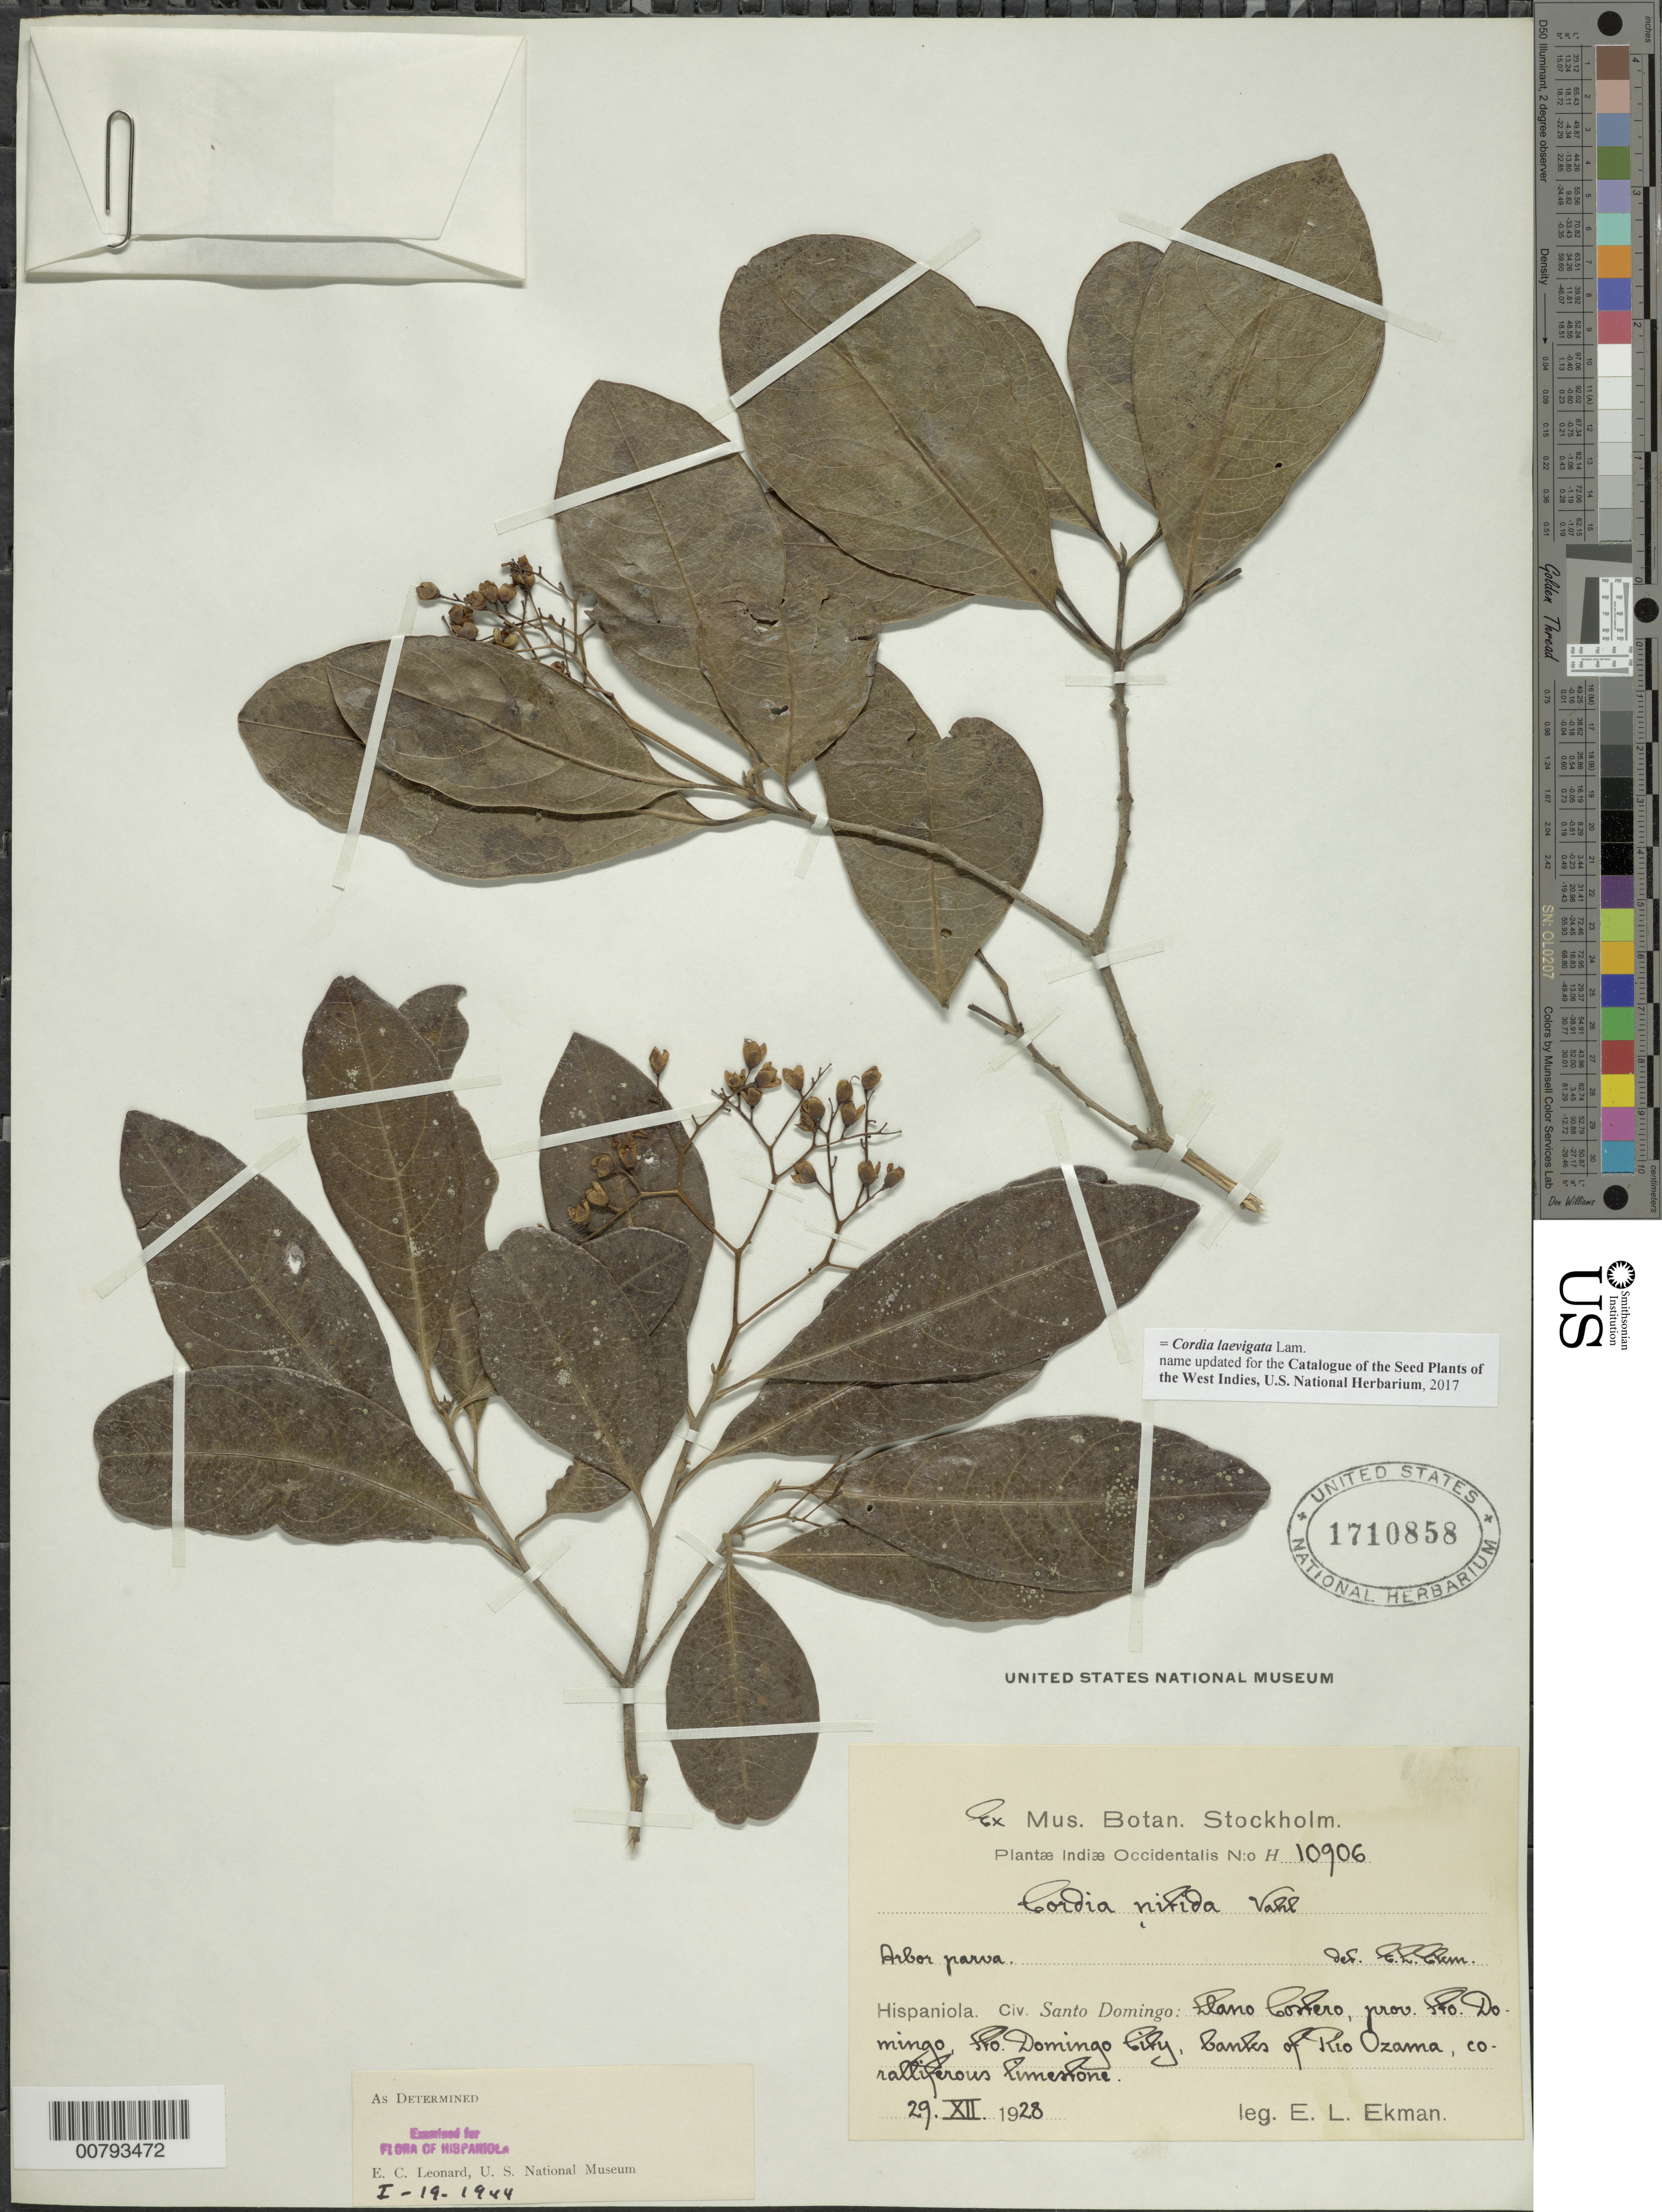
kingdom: Plantae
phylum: Tracheophyta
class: Magnoliopsida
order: Boraginales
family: Cordiaceae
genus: Cordia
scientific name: Cordia laevigata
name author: Lam.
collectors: E. L. Ekman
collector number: H 10906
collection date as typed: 29 Dec 1928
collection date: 1928-12-29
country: Dominican Republic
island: Hispaniola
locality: Llano Costero, Province of Santo Domingo, Santo Domingo City, banks of Rio Ozama.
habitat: Coraliferous limestone.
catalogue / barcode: US 1710858